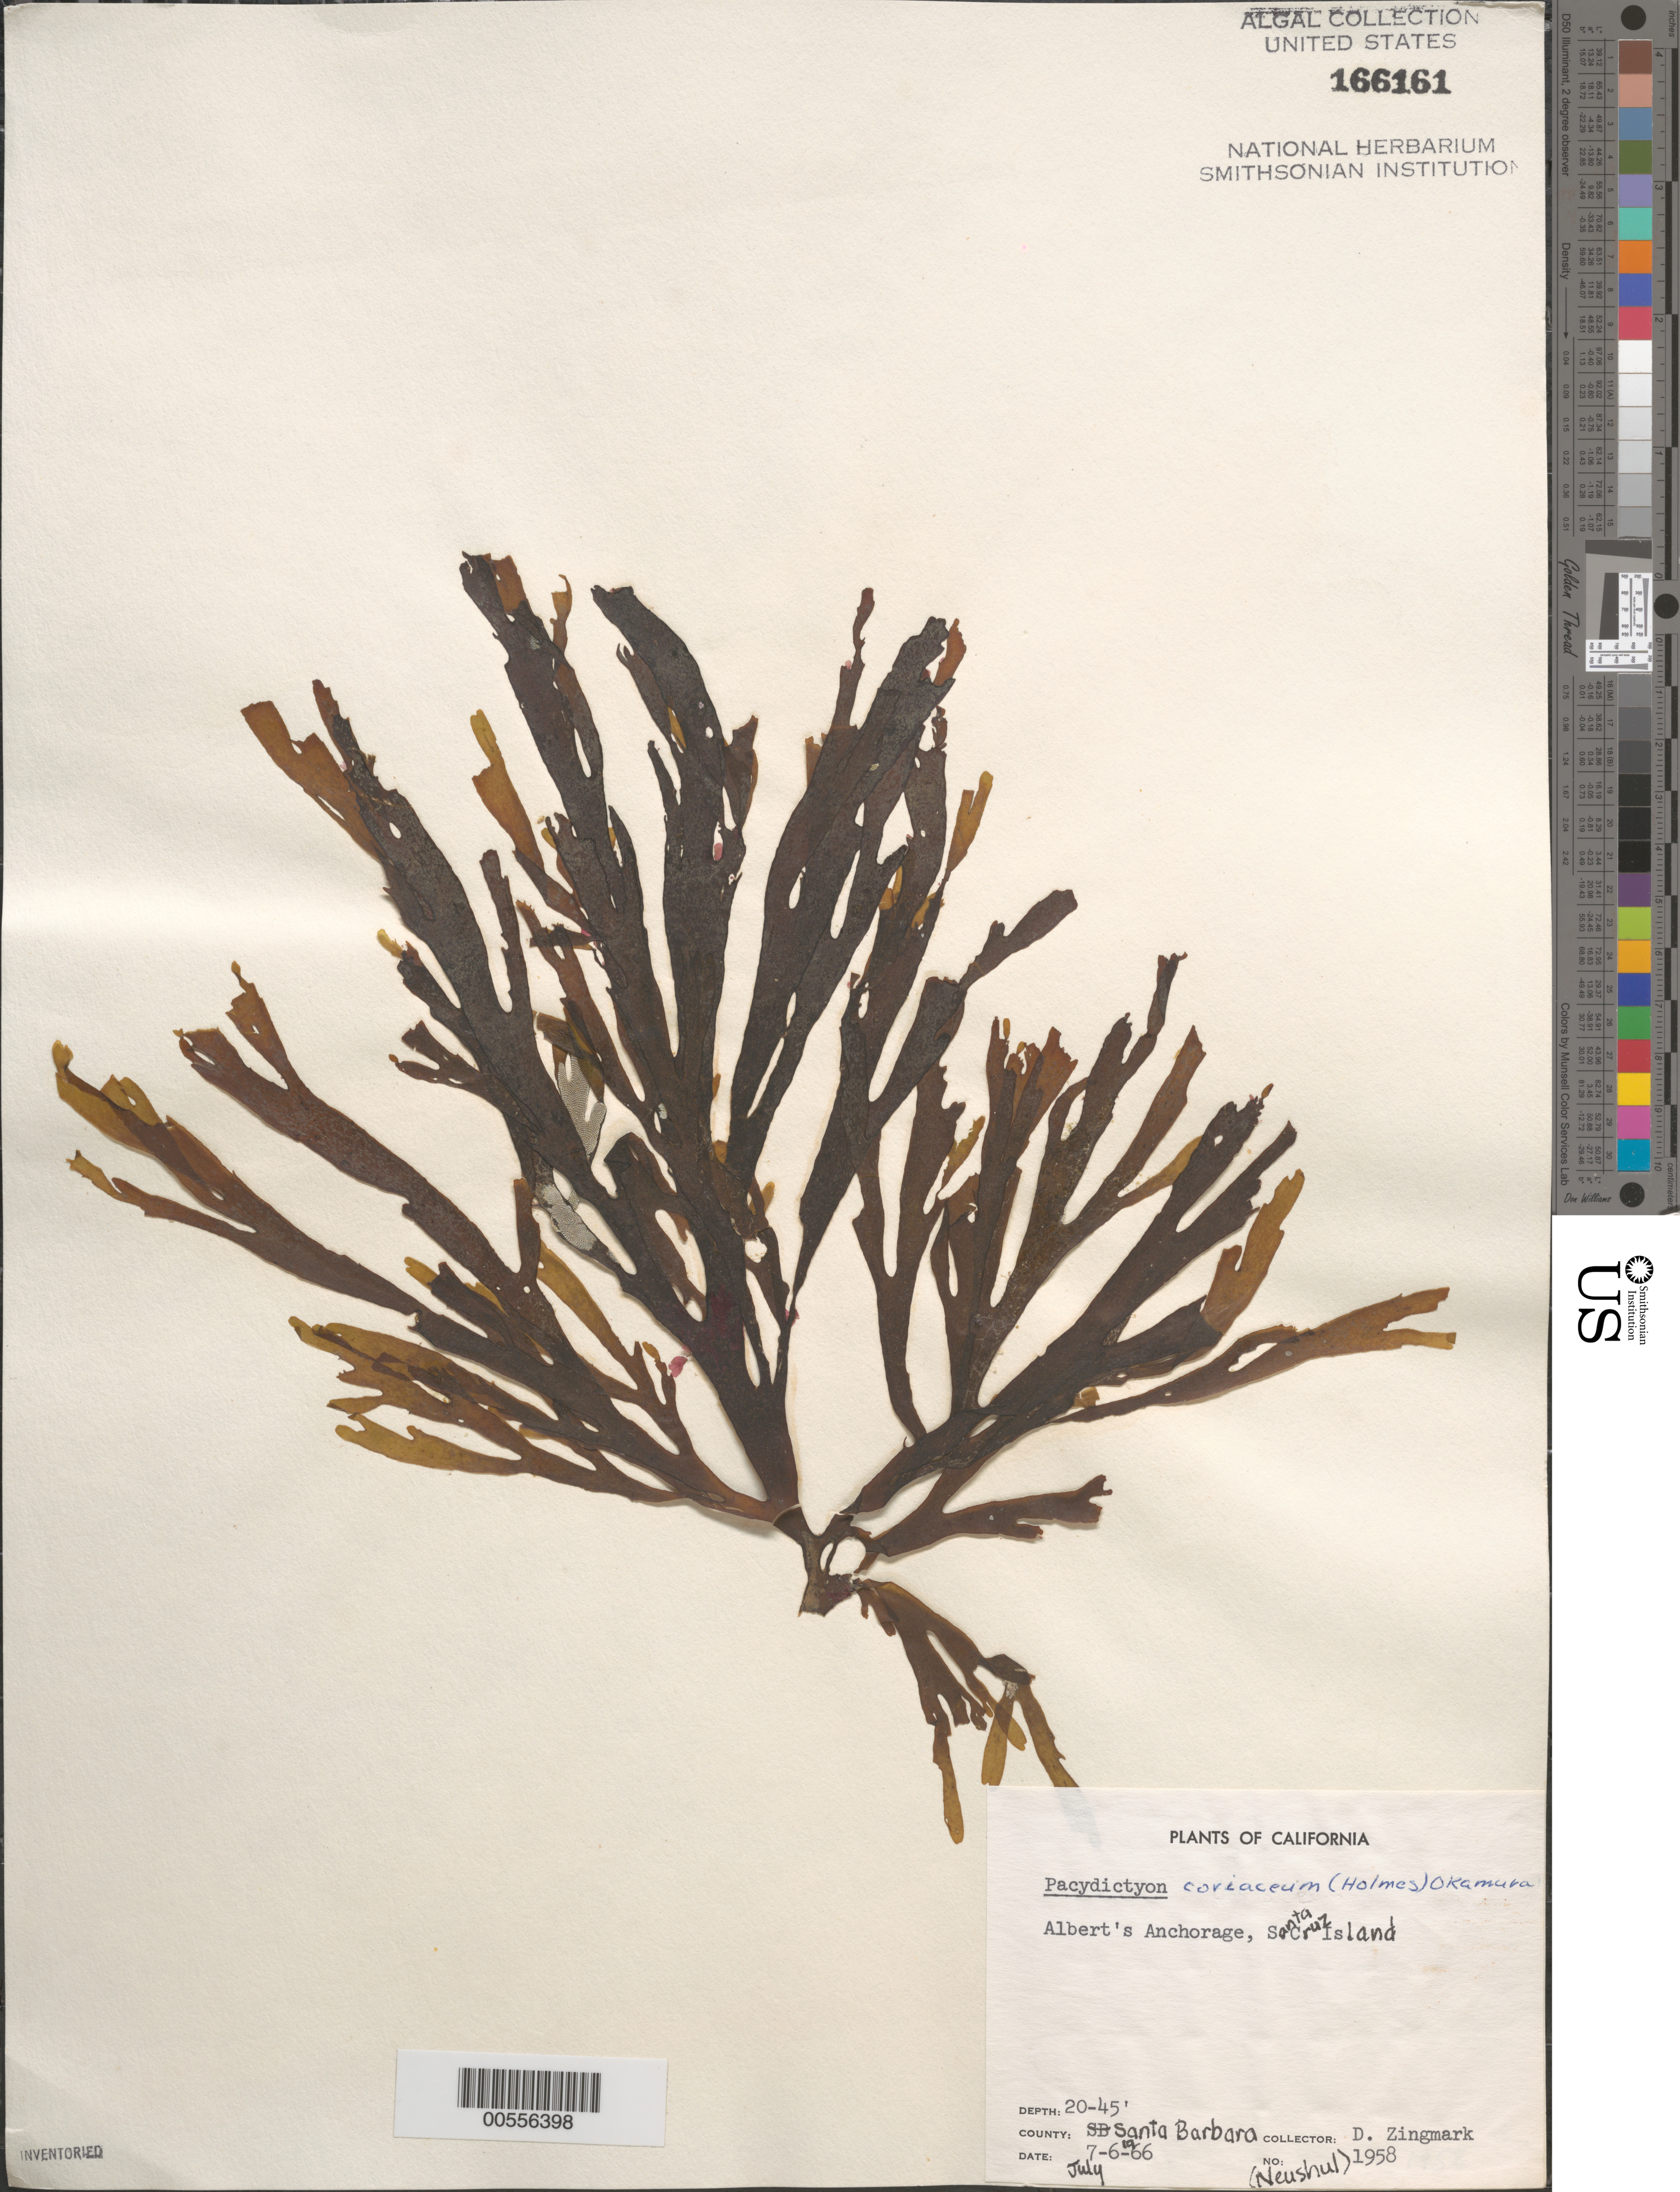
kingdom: Chromista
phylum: Ochrophyta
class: Phaeophyceae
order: Dictyotales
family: Dictyotaceae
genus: Pachydictyon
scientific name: Pachydictyon coriaceum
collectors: R. Zingmark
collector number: Neushul 1958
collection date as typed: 06 Jul 1966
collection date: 1966-07-06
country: United States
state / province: California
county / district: Santa Barbara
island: Santa Cruz Island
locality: Albert's Anchorage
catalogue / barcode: US 166161